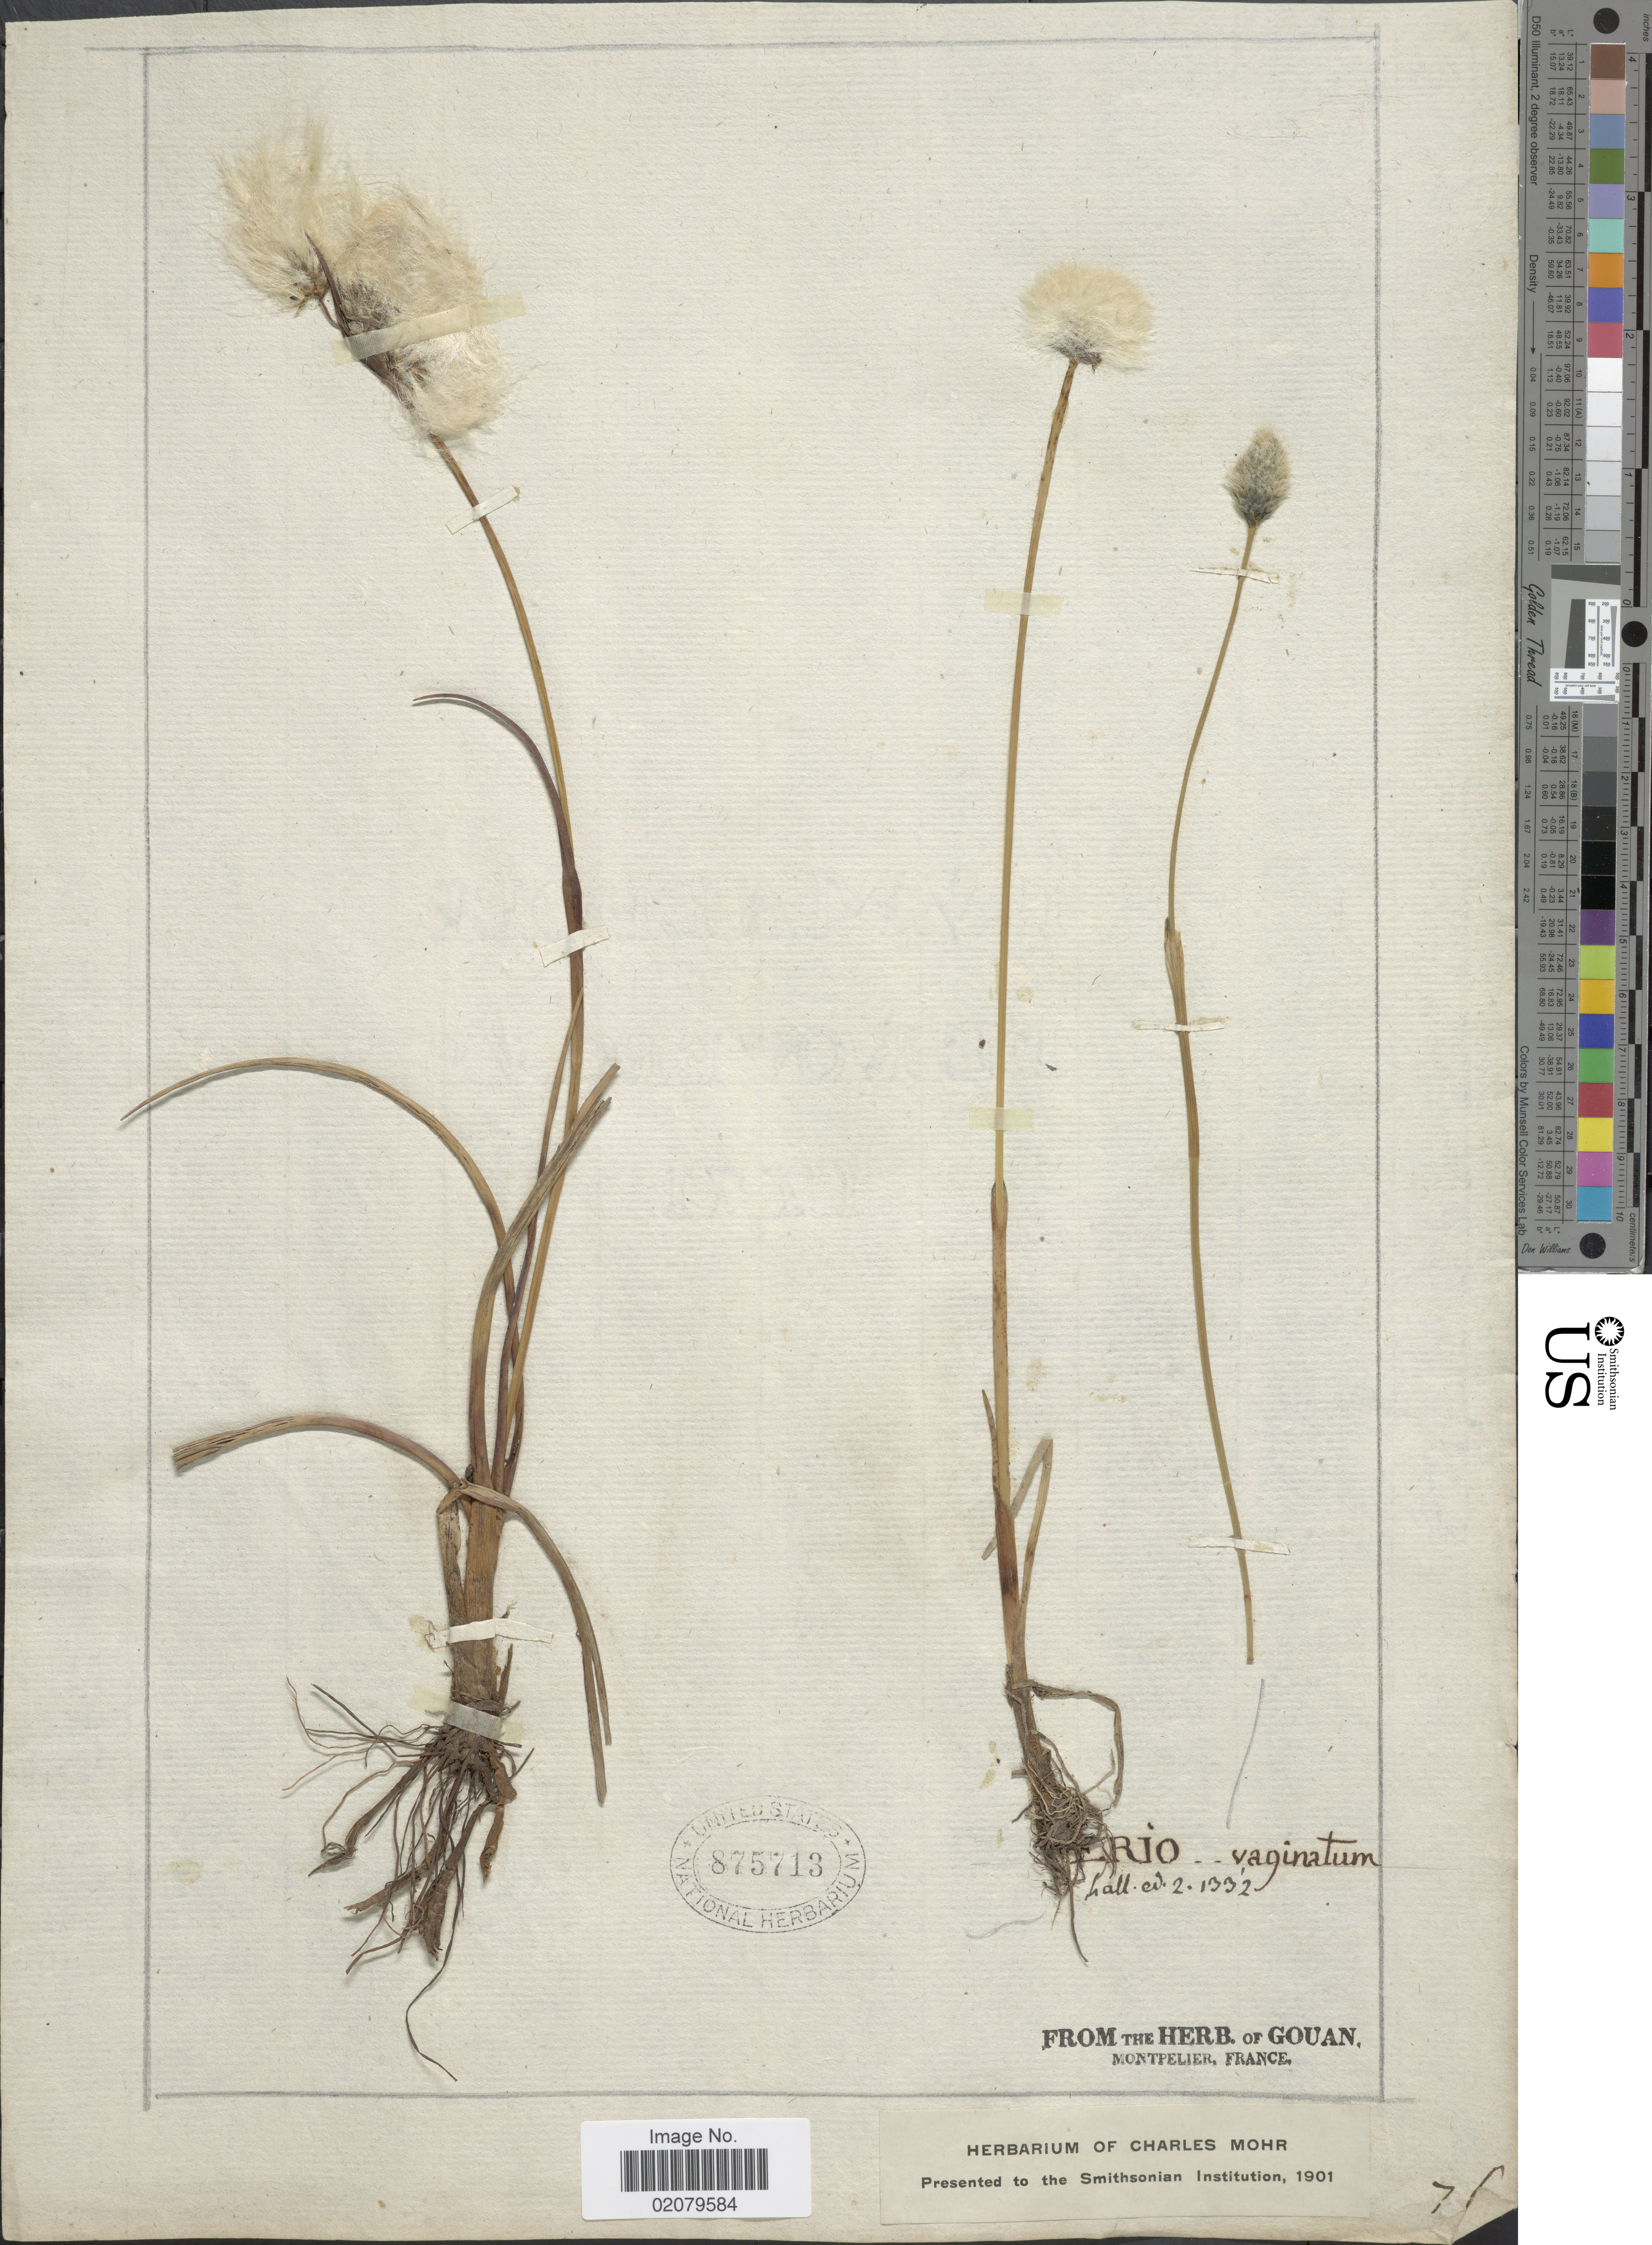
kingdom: Plantae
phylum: Tracheophyta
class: Liliopsida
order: Poales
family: Cyperaceae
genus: Eriophorum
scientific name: Eriophorum vaginatum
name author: L.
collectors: ex herb. Gouan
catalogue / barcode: US 875713